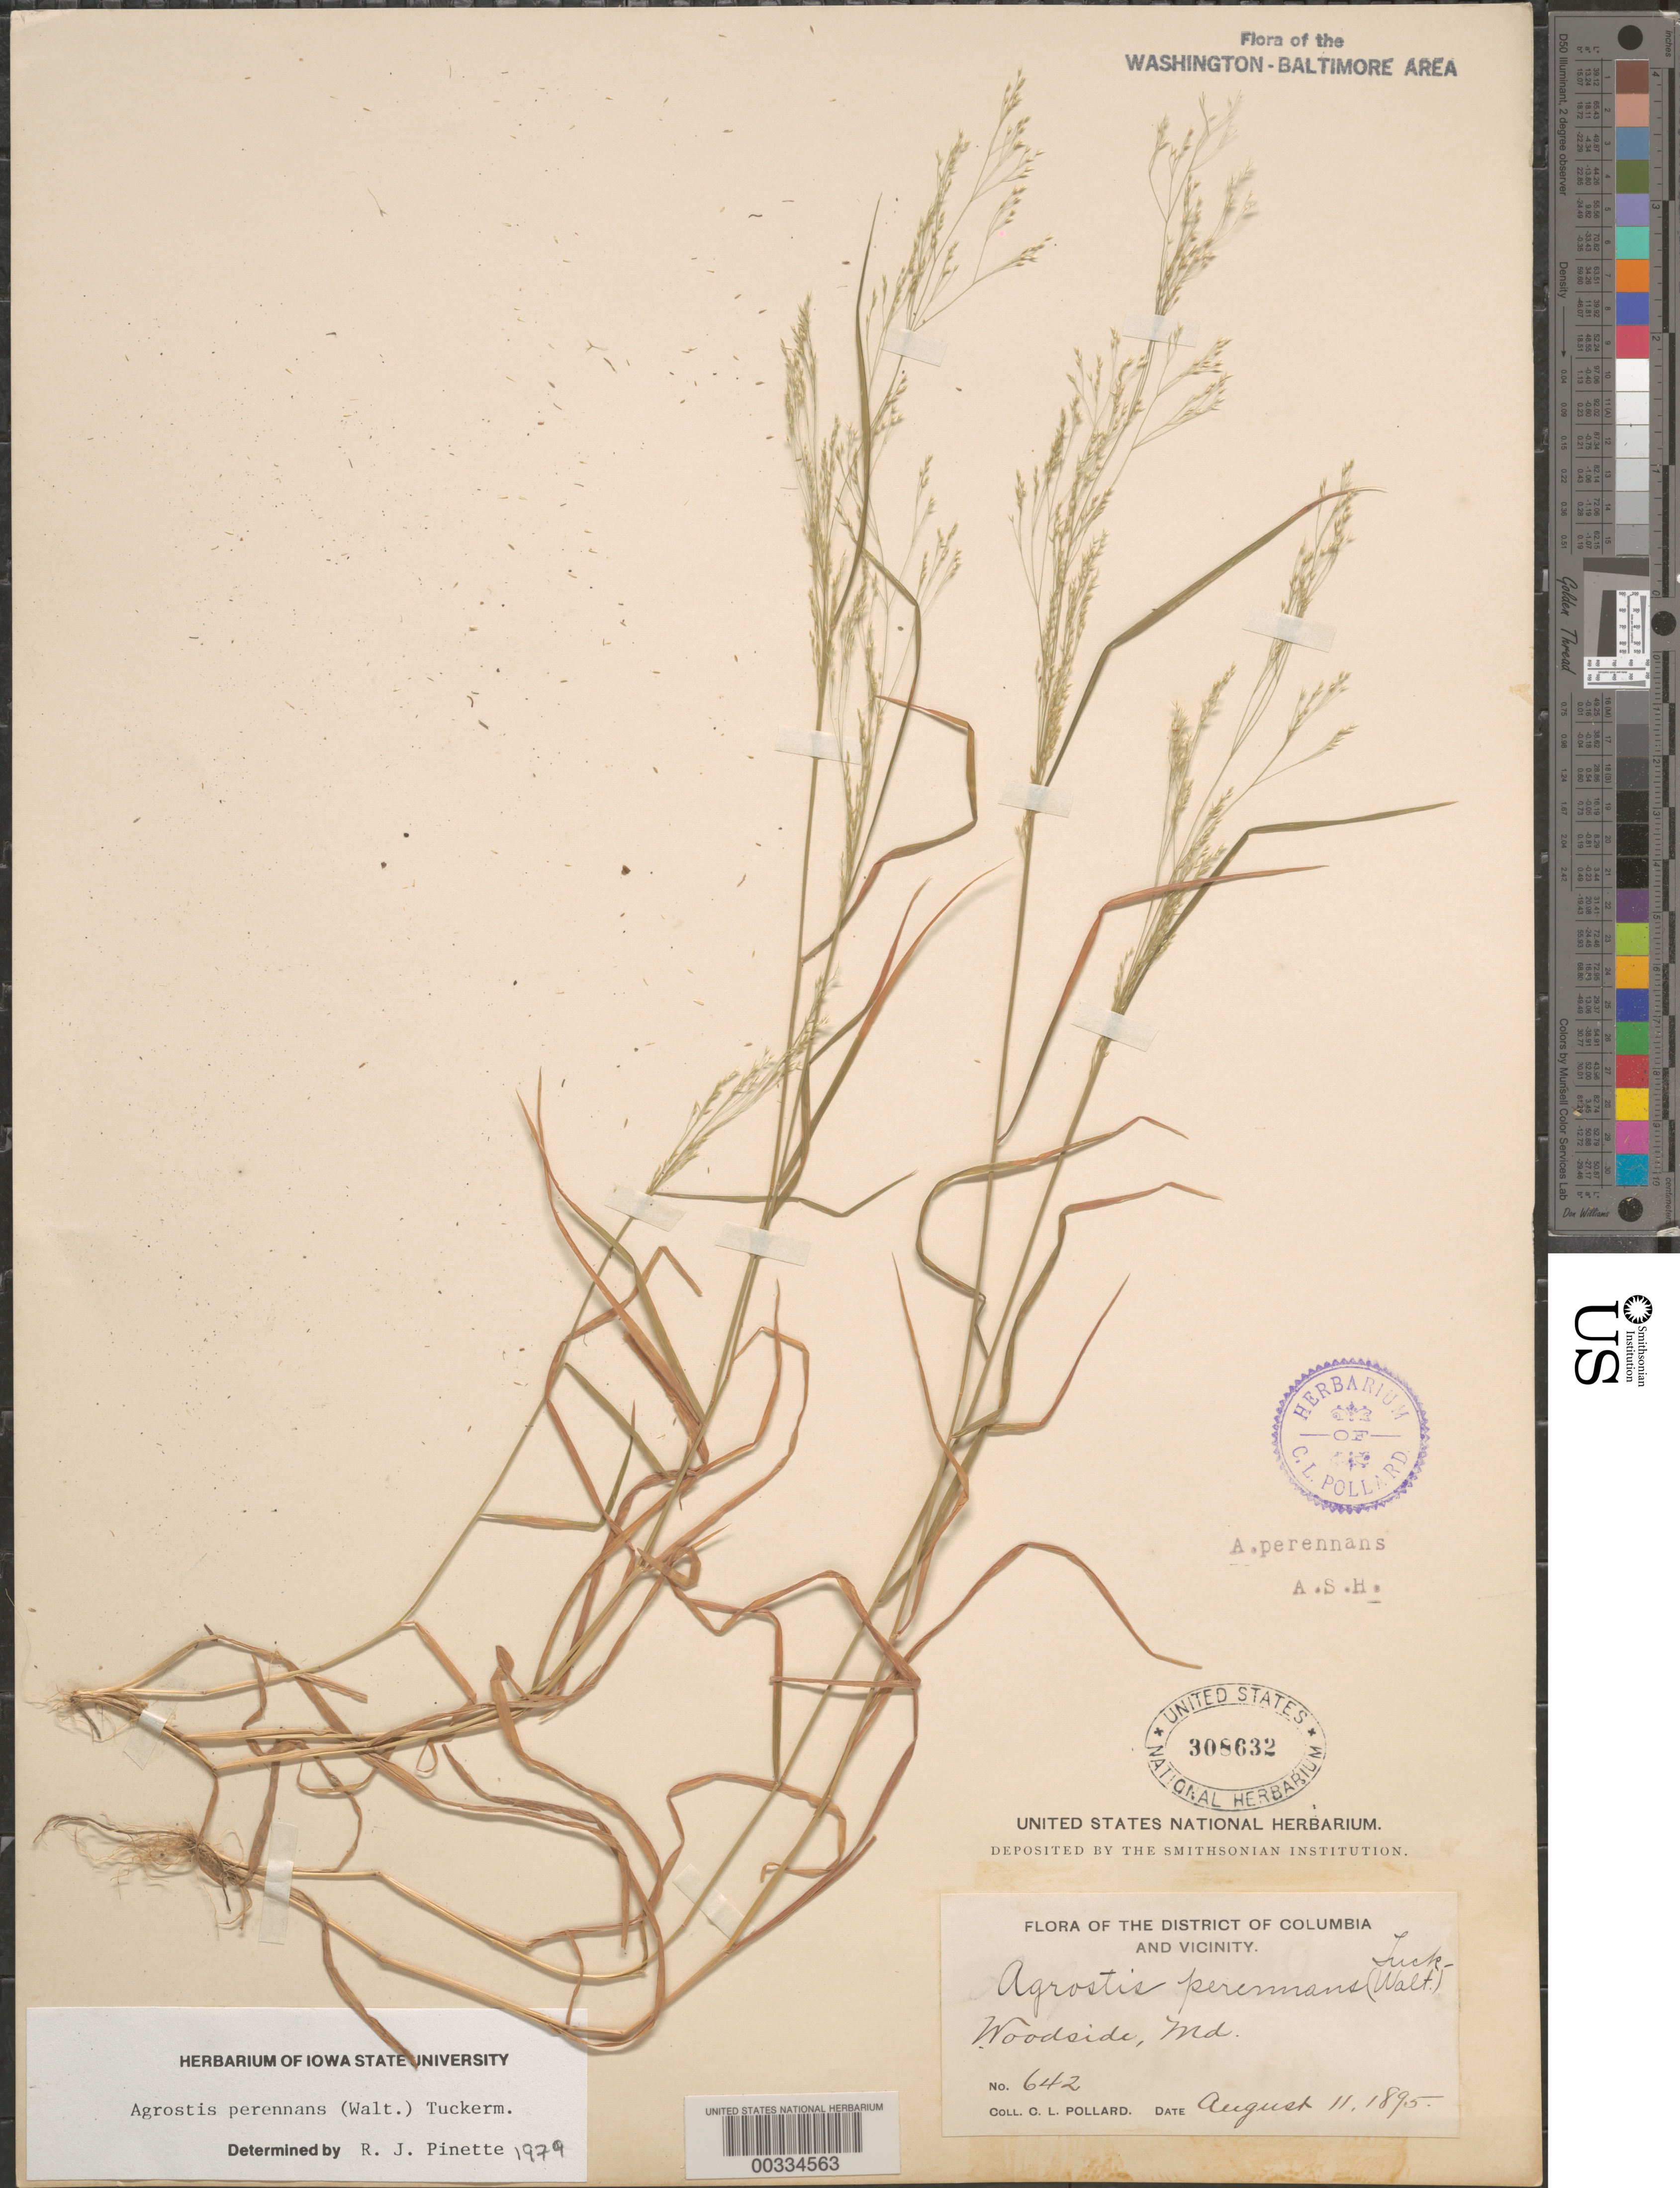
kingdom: Plantae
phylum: Tracheophyta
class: Liliopsida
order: Poales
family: Poaceae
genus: Agrostis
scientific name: Agrostis perennans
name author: (Walter) Tuck.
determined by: Pinette, R. J.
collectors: C. L. Pollard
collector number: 642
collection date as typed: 11 Aug 1895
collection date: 1895-08-11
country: United States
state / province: Maryland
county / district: Montgomery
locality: Woodside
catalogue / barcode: US 308632